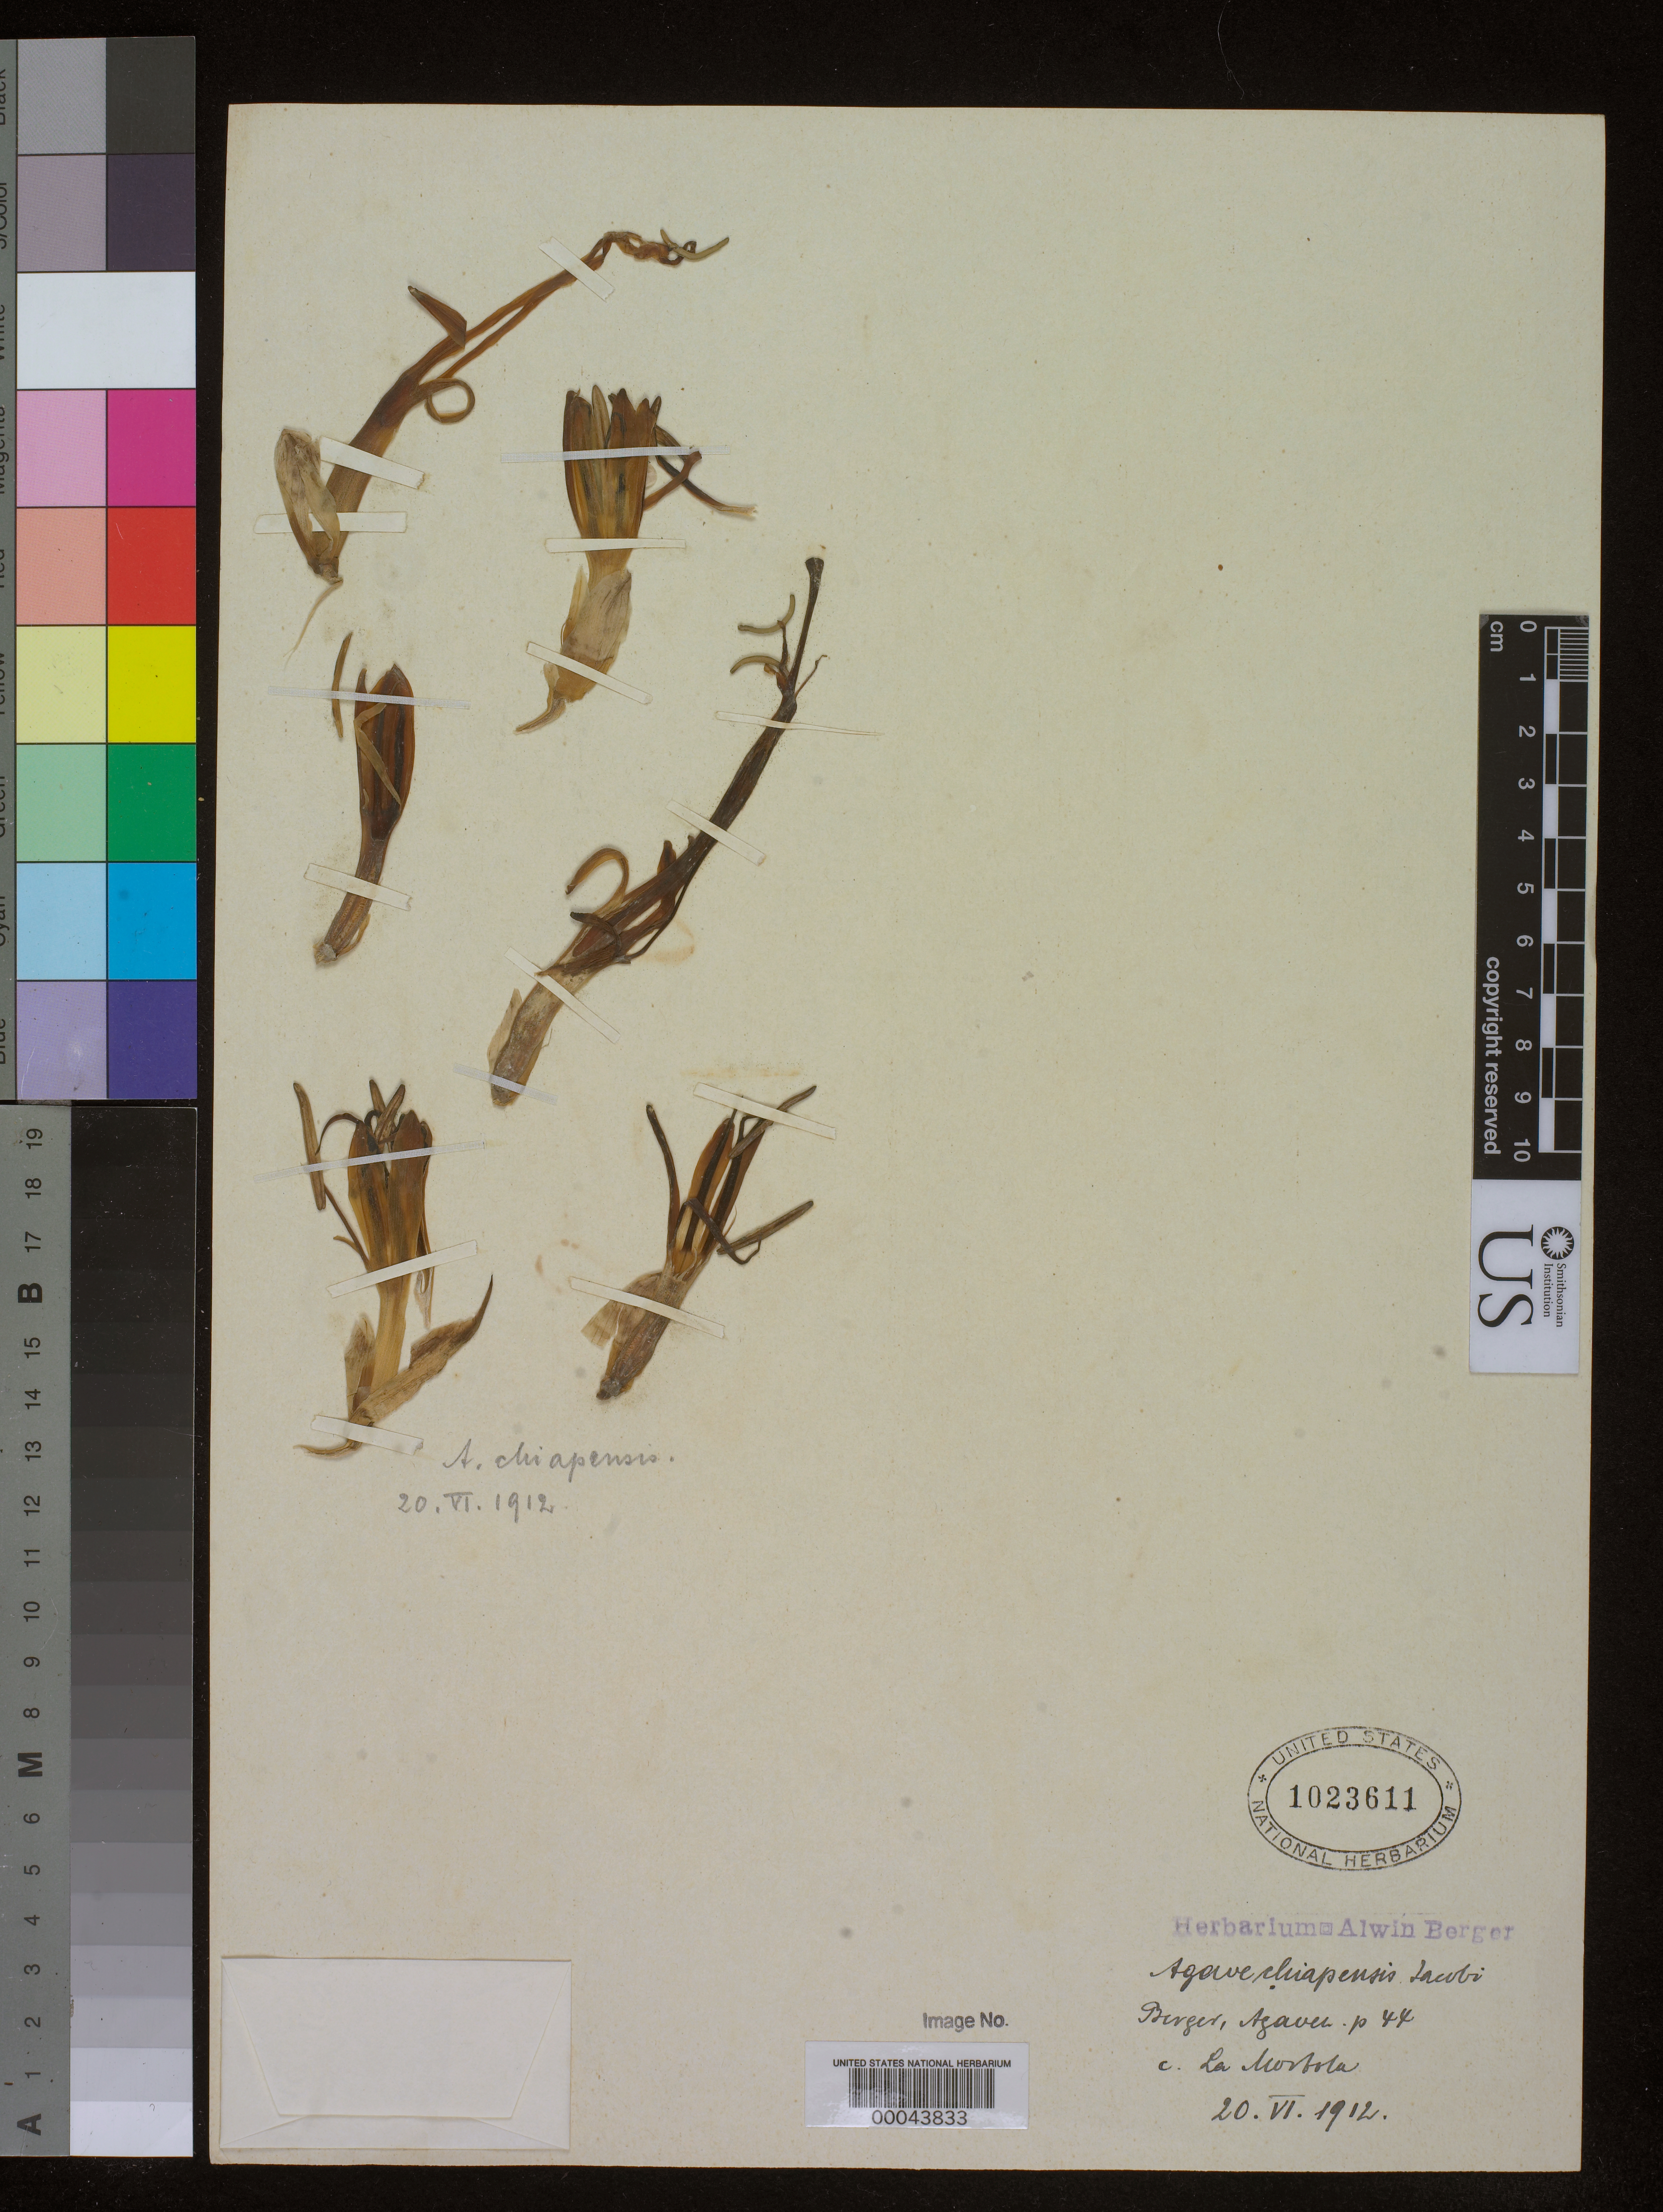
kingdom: Plantae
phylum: Tracheophyta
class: Liliopsida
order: Asparagales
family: Asparagaceae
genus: Agave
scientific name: Agave chiapensis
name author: Jacobi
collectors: ex herb. A. Berger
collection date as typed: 20 Apr 1912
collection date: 1912-04-20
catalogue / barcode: US 1023611